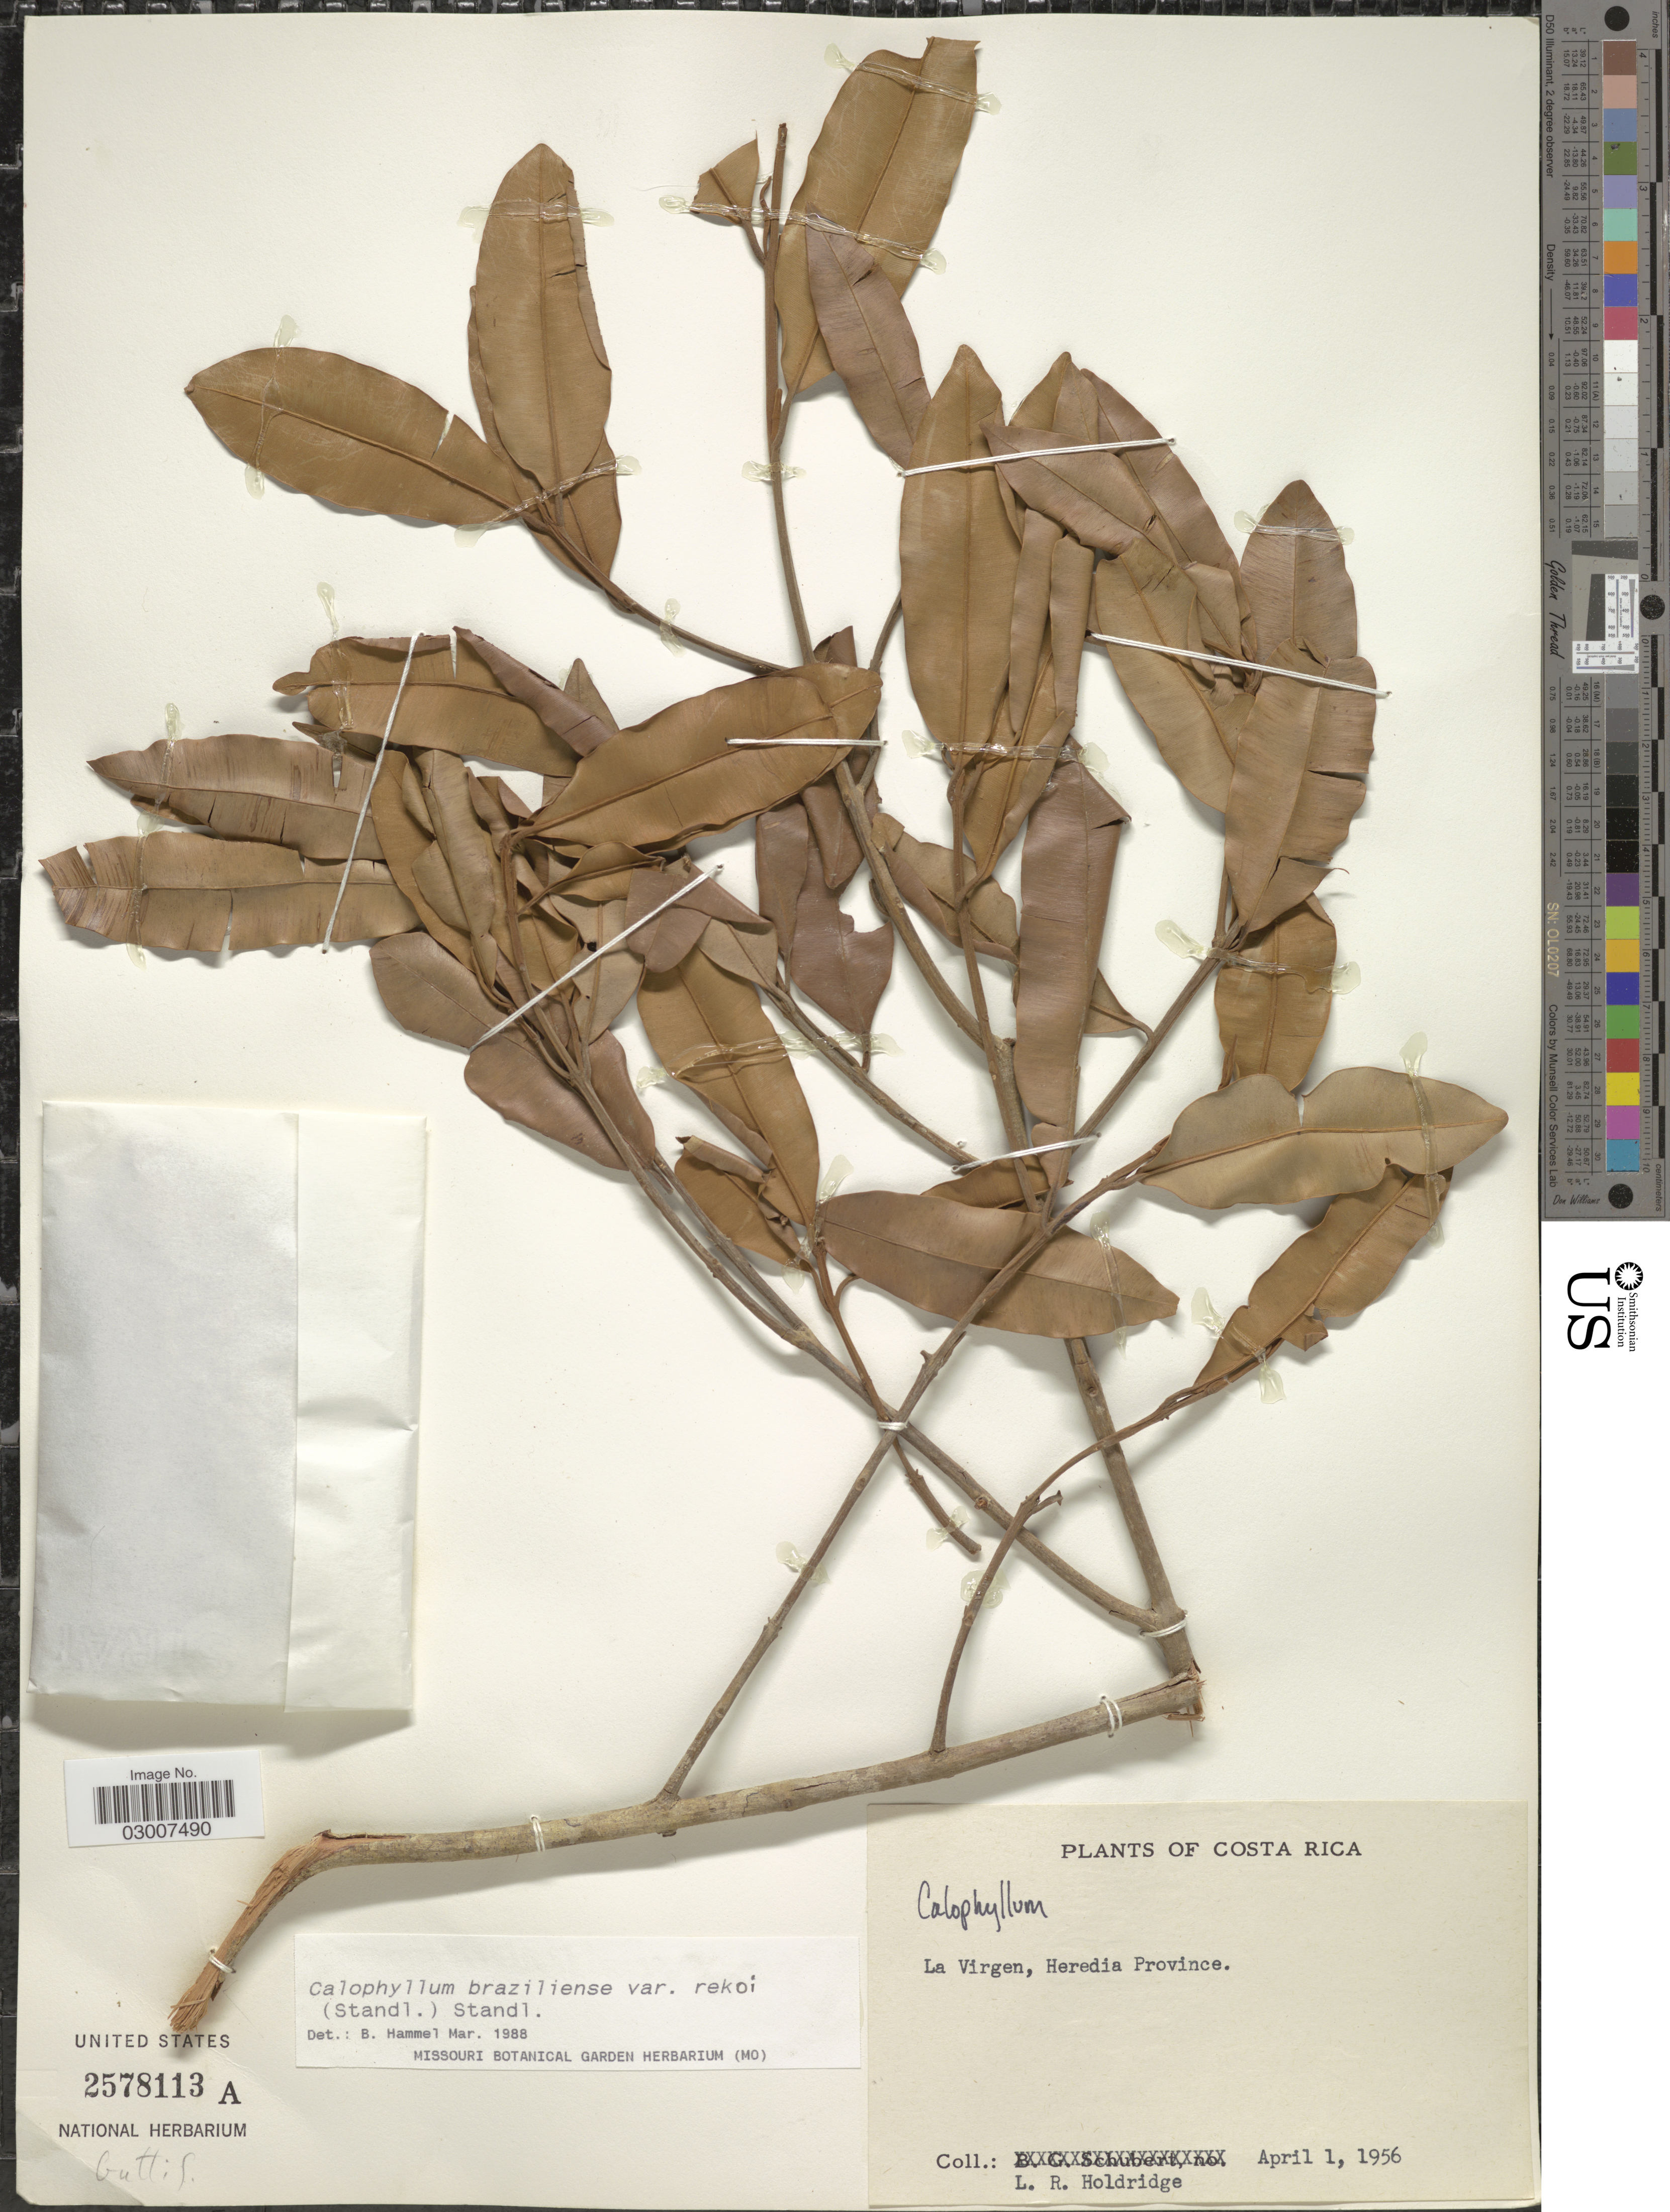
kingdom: Plantae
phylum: Tracheophyta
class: Magnoliopsida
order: Malpighiales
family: Calophyllaceae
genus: Calophyllum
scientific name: Calophyllum brasiliense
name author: Cambess.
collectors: L. Holdridge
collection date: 1956-04-01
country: Costa Rica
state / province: Heredia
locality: La Virgen.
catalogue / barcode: US 2578113A